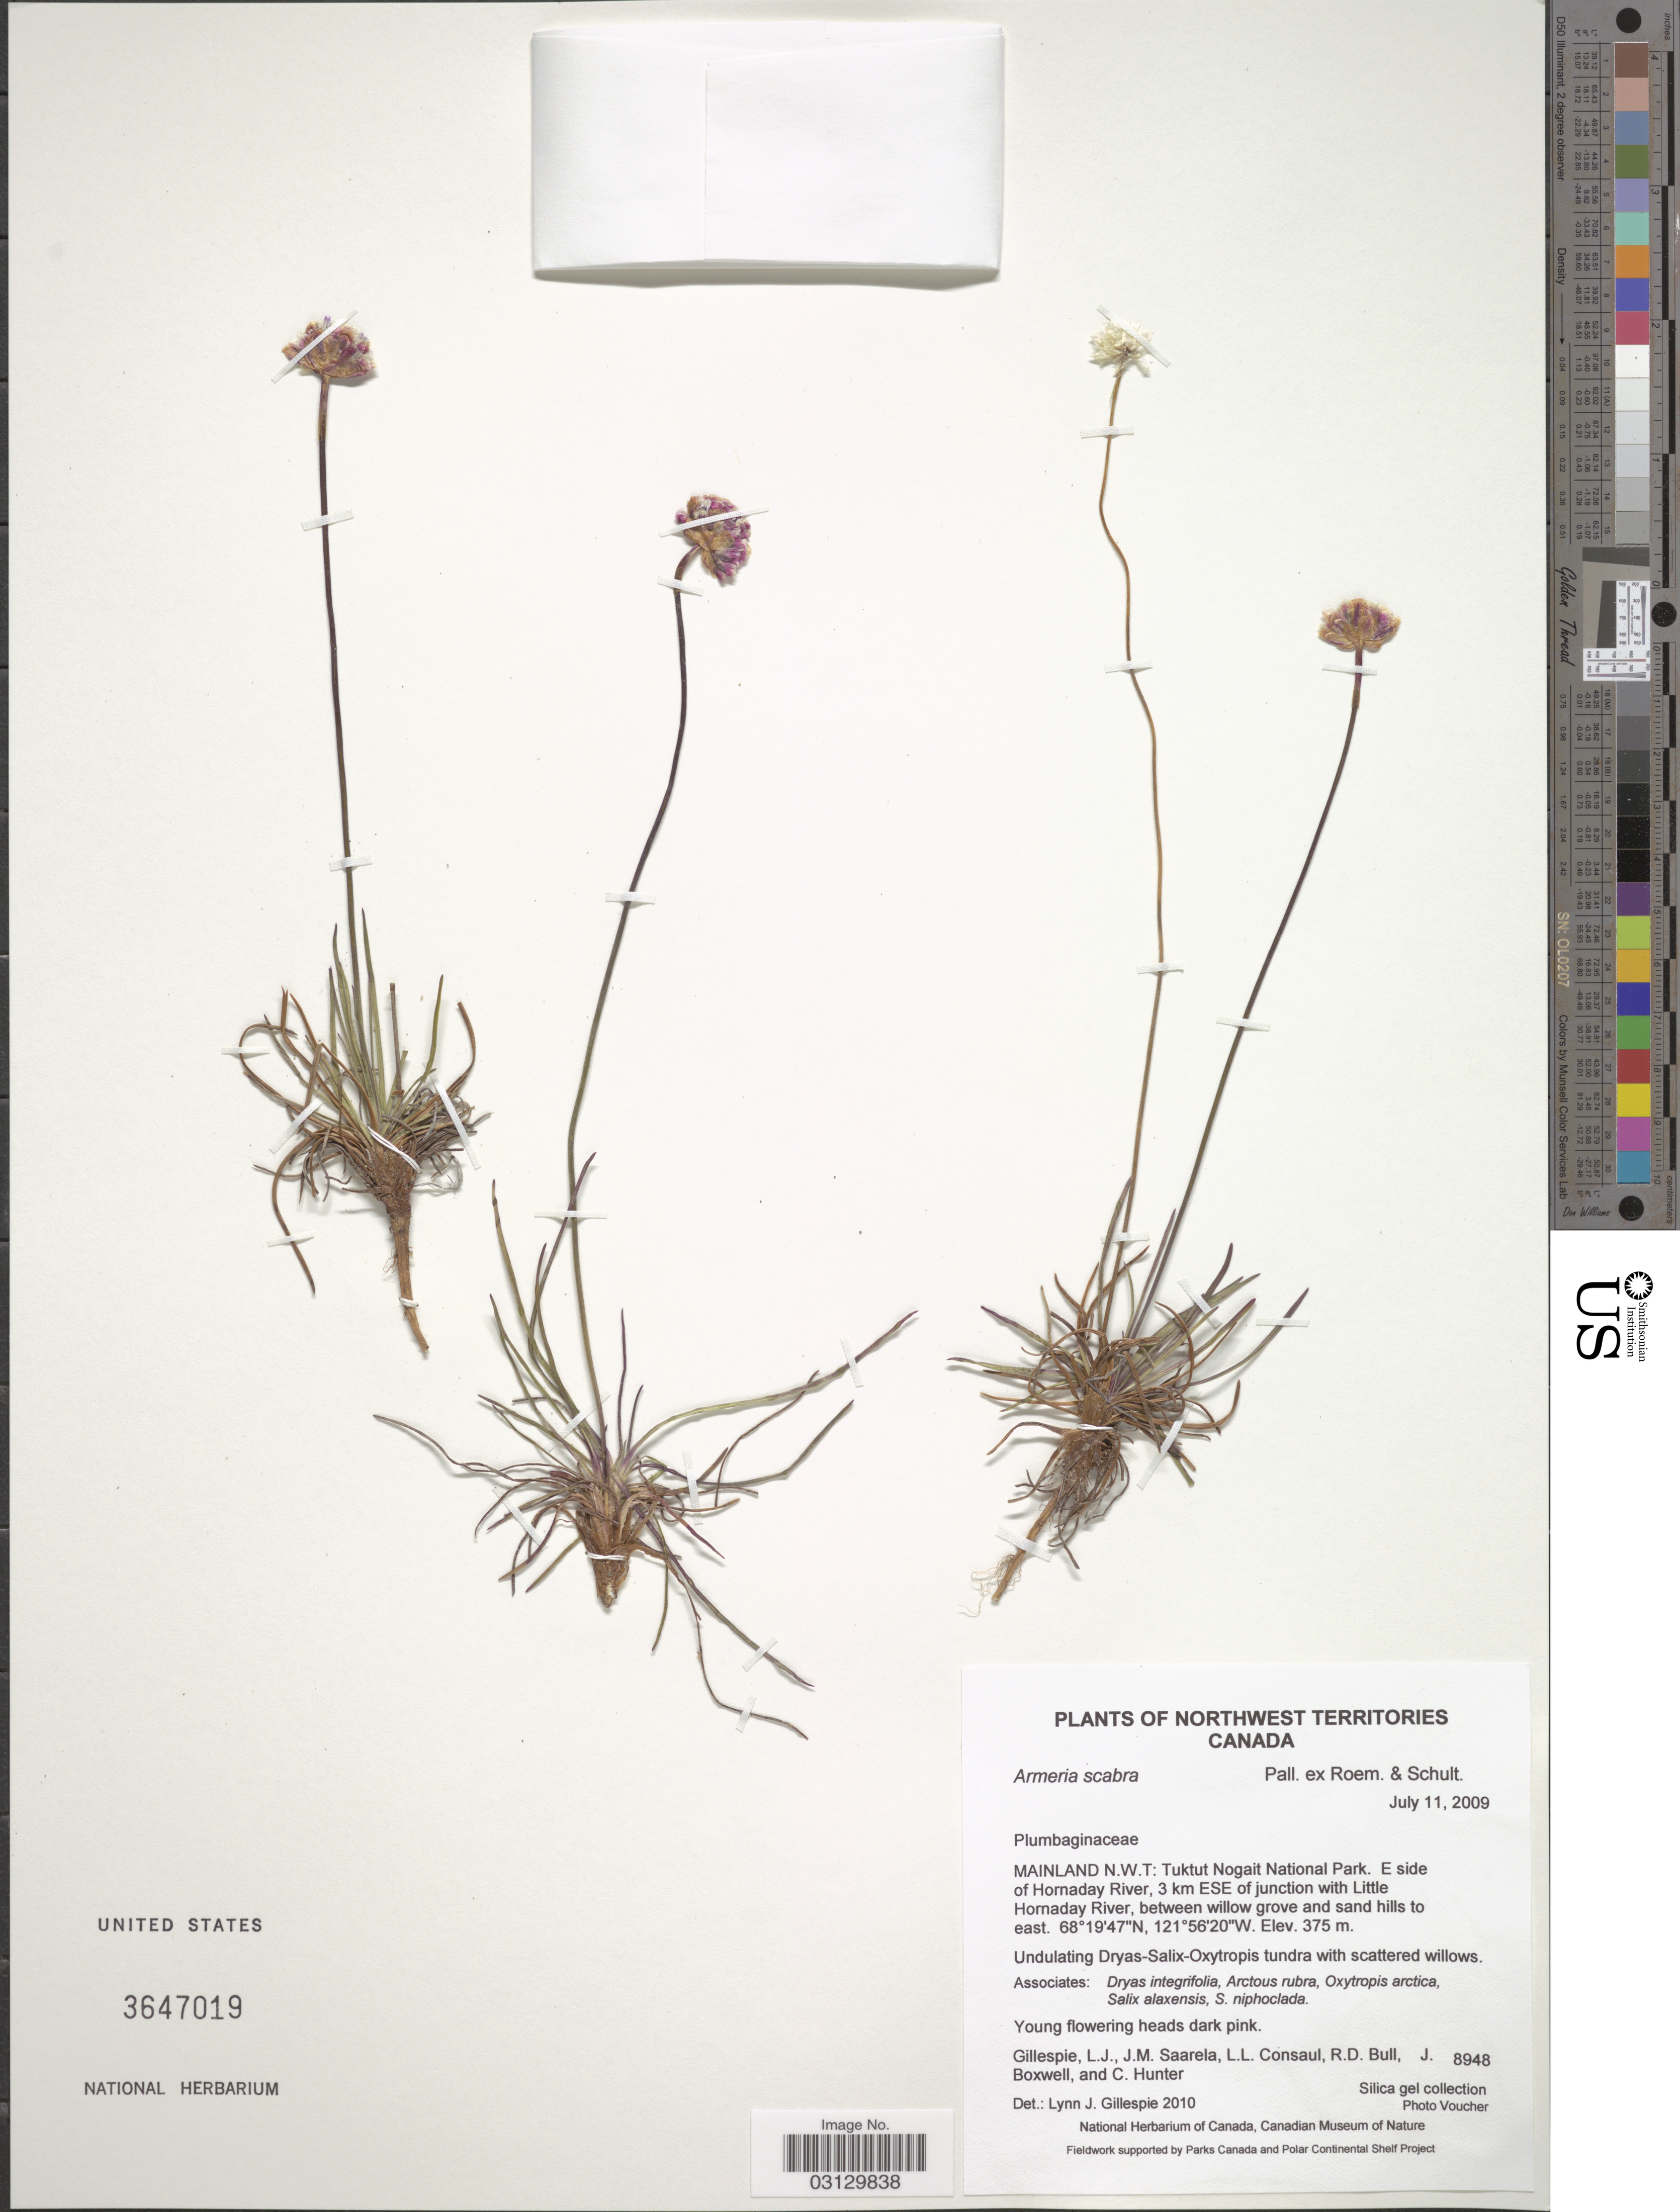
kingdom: Plantae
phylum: Tracheophyta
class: Magnoliopsida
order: Caryophyllales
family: Plumbaginaceae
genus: Armeria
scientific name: Armeria maritima subsp. sibirica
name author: (Turcz. ex Boiss.) Nyman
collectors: L. Gillespie, J. Saarela, L. Consaul, R. Bull & et al.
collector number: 8948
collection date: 2009-07-11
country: Canada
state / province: Northwest Territories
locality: Mainland N.W.T.: Tuktut Nogait National Park. E side of Hornaday River, 3 km ESE of junction with Little Hornaday River, between Willow grove and sand hills to east.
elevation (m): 375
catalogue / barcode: US 3647019